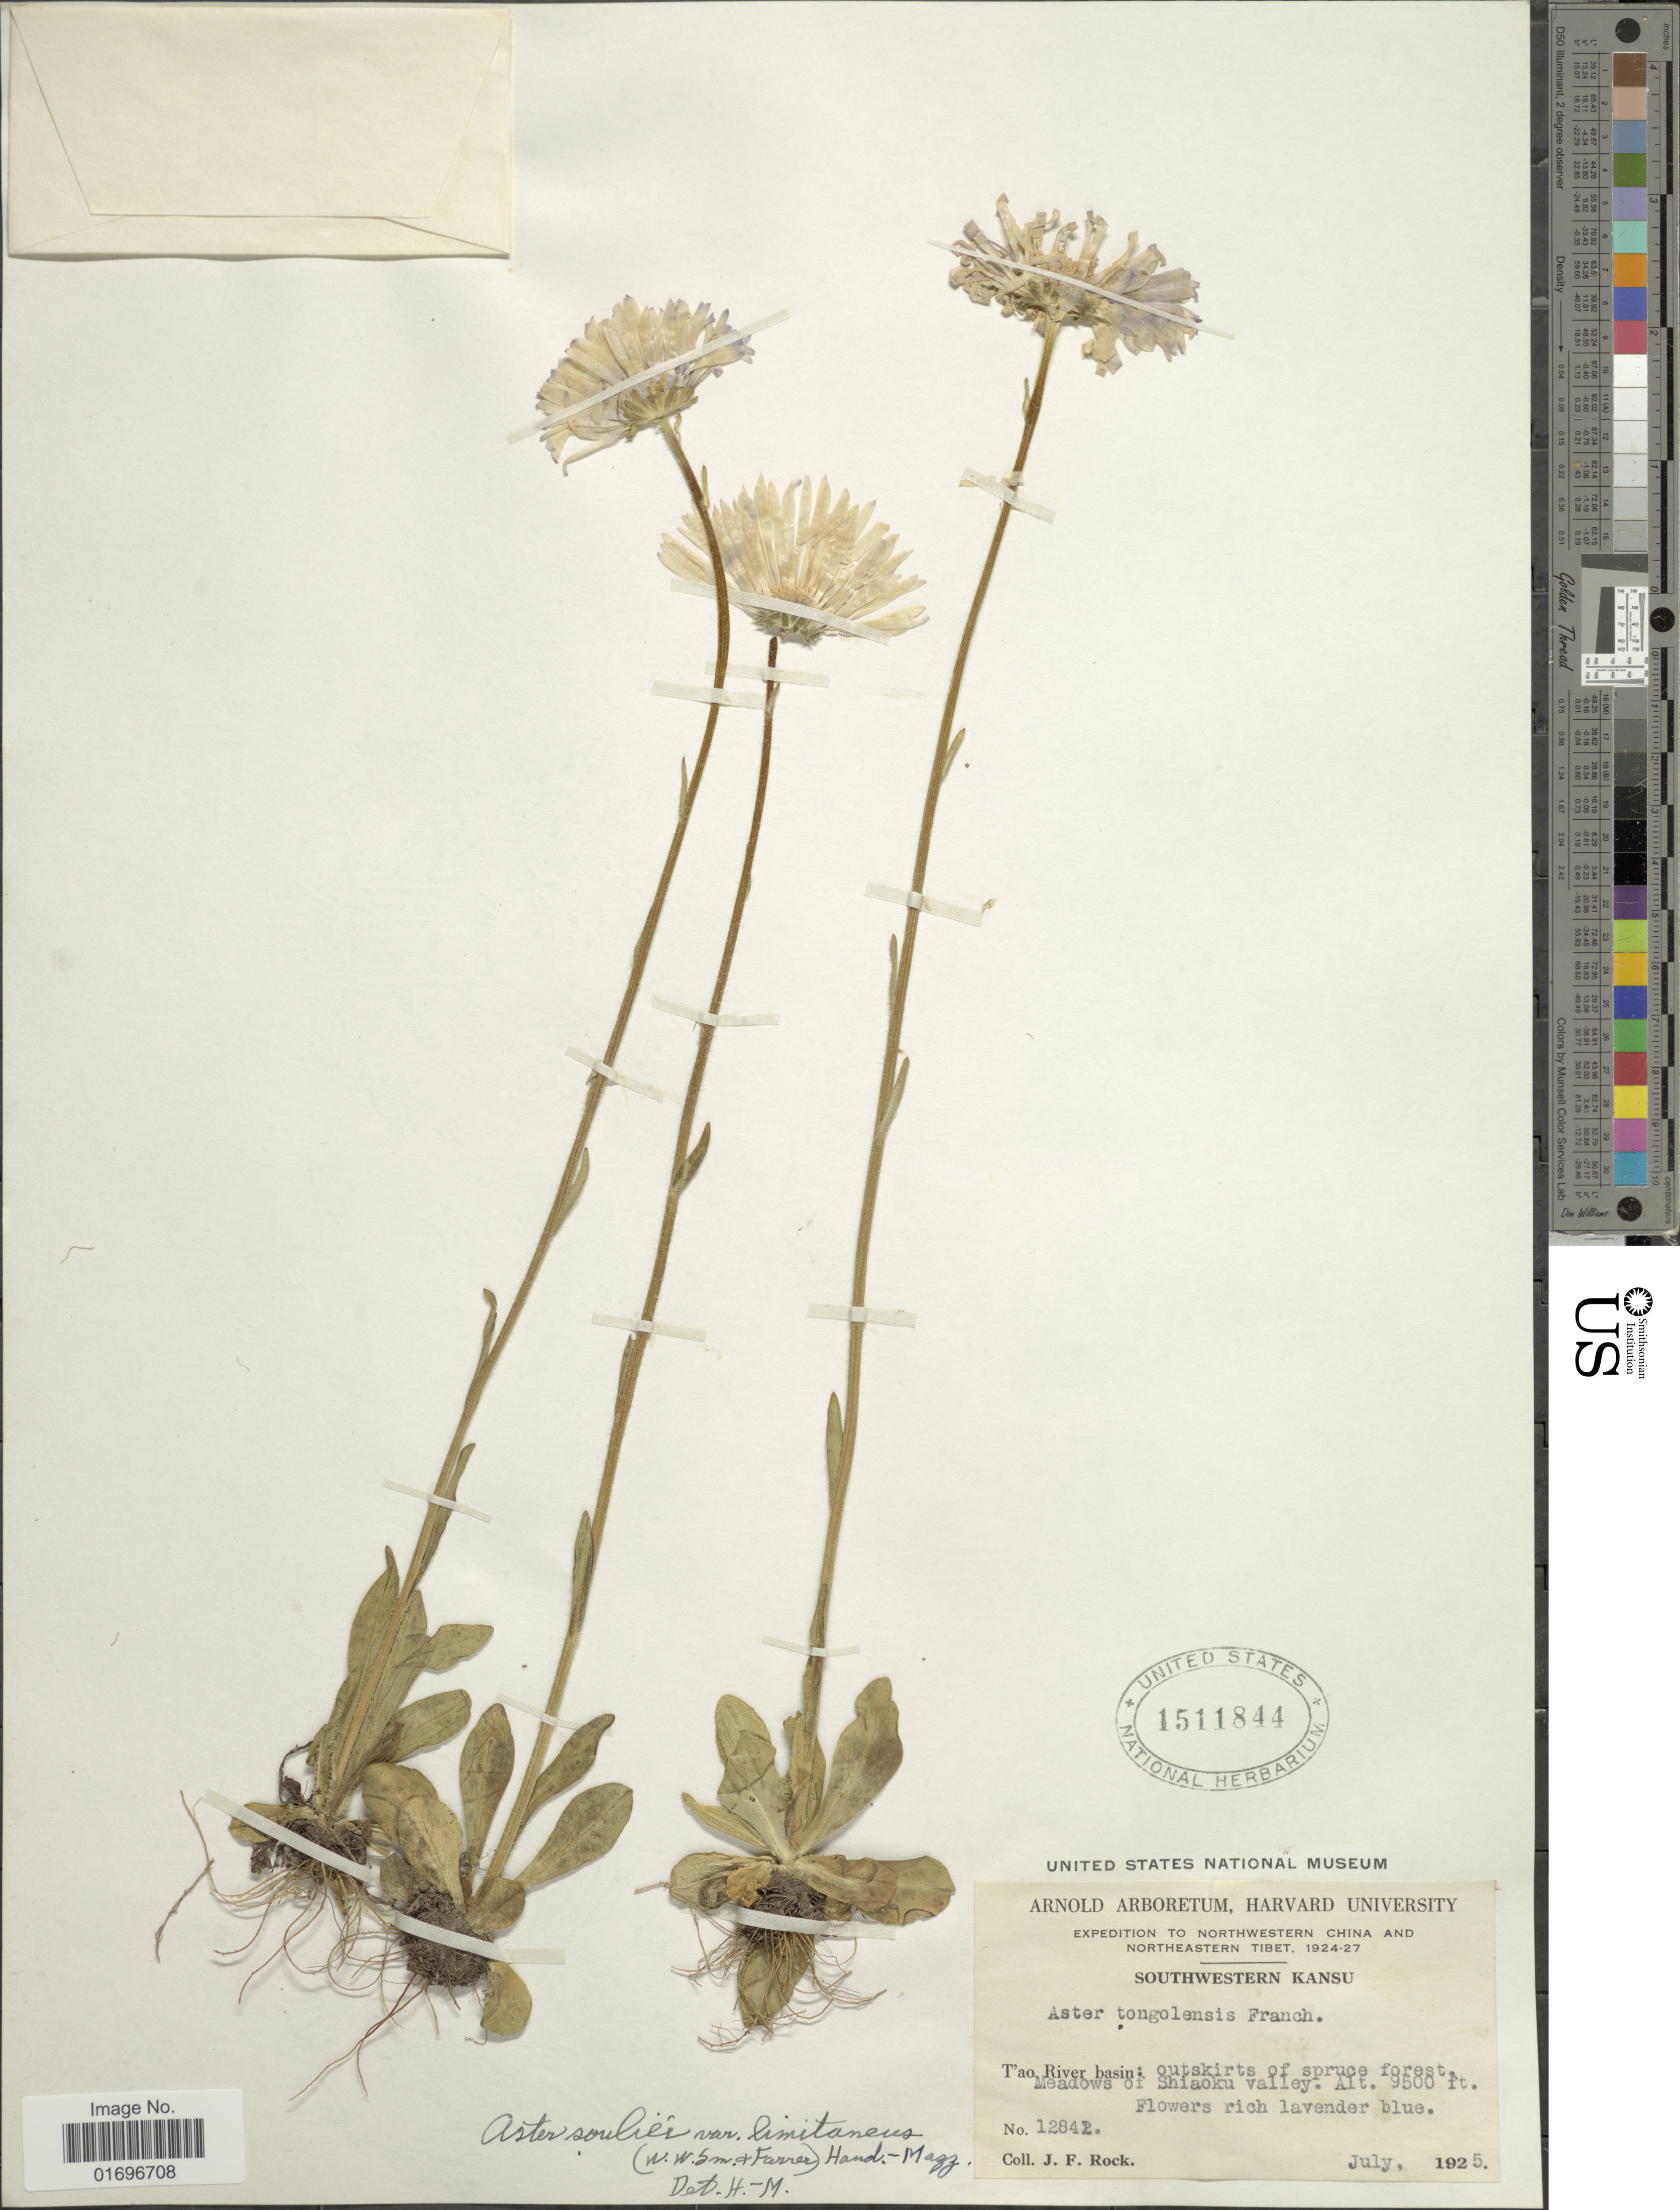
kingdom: Plantae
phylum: Tracheophyta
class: Magnoliopsida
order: Asterales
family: Asteraceae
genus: Aster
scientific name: Aster souliei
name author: Franch.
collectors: J. Rock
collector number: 12842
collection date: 1925-07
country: China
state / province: Gansu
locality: Northwestern China and Northeastern Tibet. Southwestern Kansu. T'ao River basin: outsklirts of spruce forest. Meadows of Shiaoku valley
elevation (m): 2896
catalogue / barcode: US 1511844